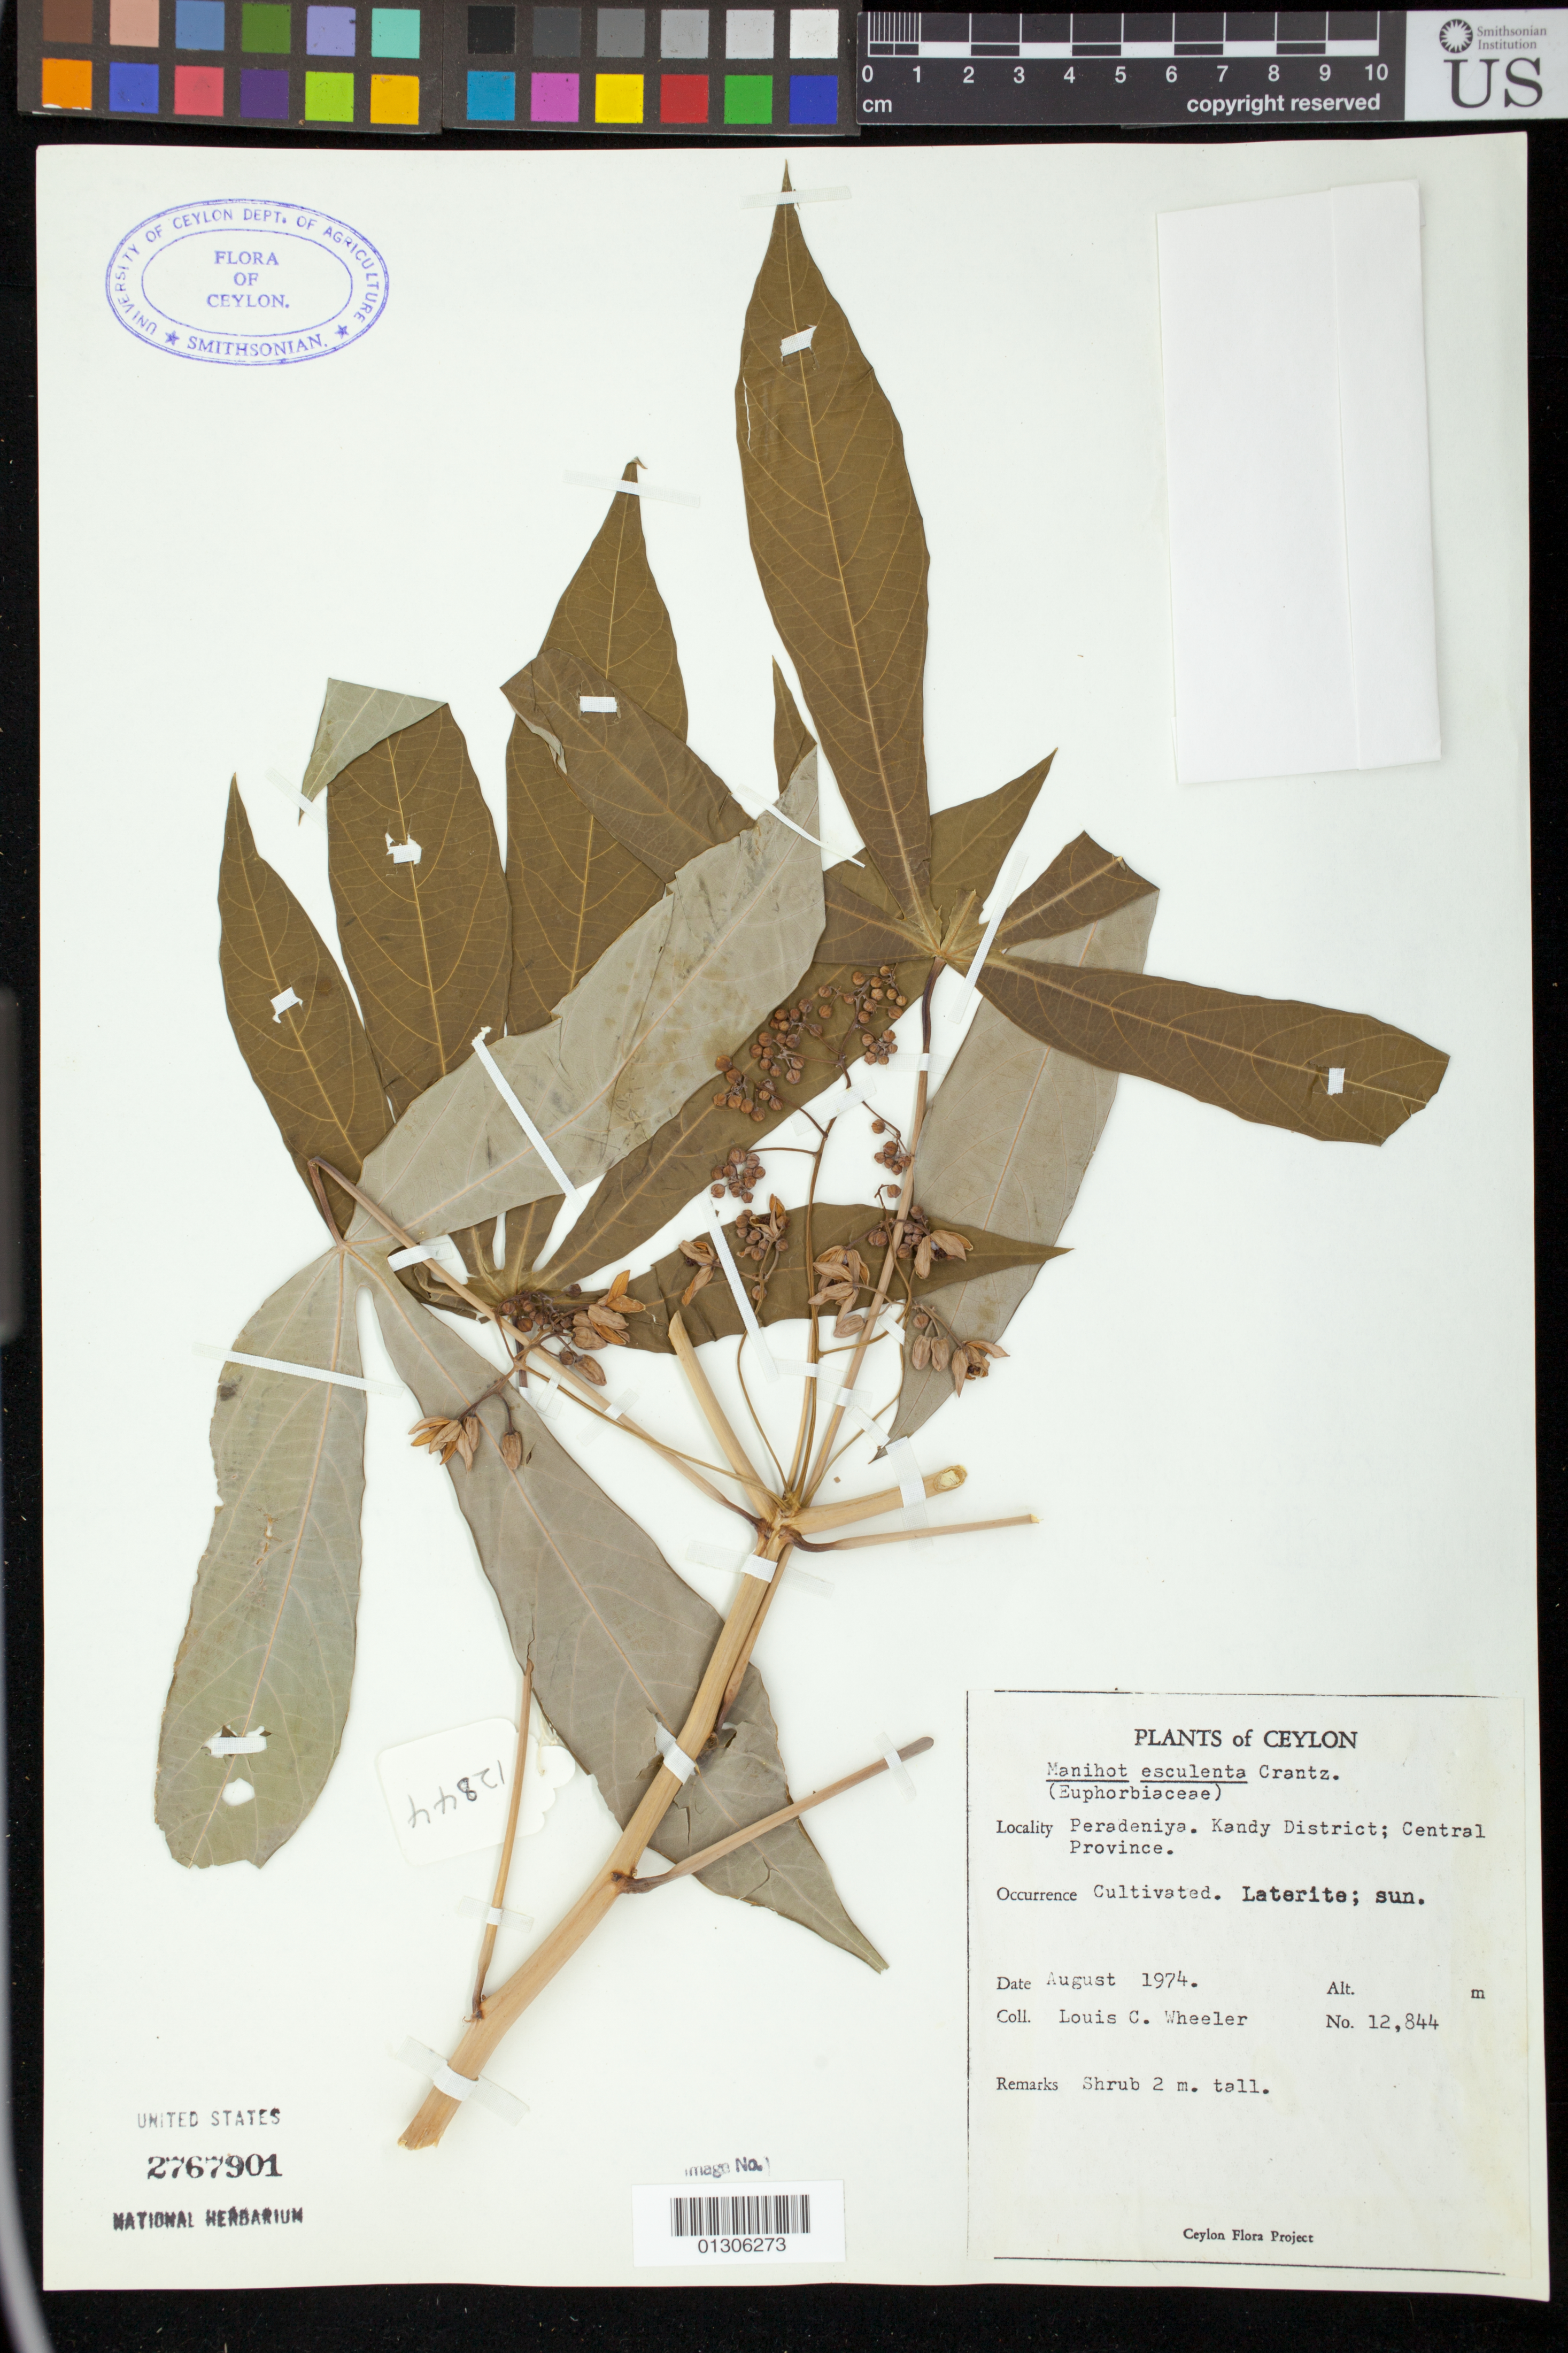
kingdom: Plantae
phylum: Tracheophyta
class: Magnoliopsida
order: Malpighiales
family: Euphorbiaceae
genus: Manihot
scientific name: Manihot esculenta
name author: Crantz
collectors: L. C. Wheeler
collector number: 12844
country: Sri Lanka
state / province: Central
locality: Peradeniya. Kandy District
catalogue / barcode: US 2767901